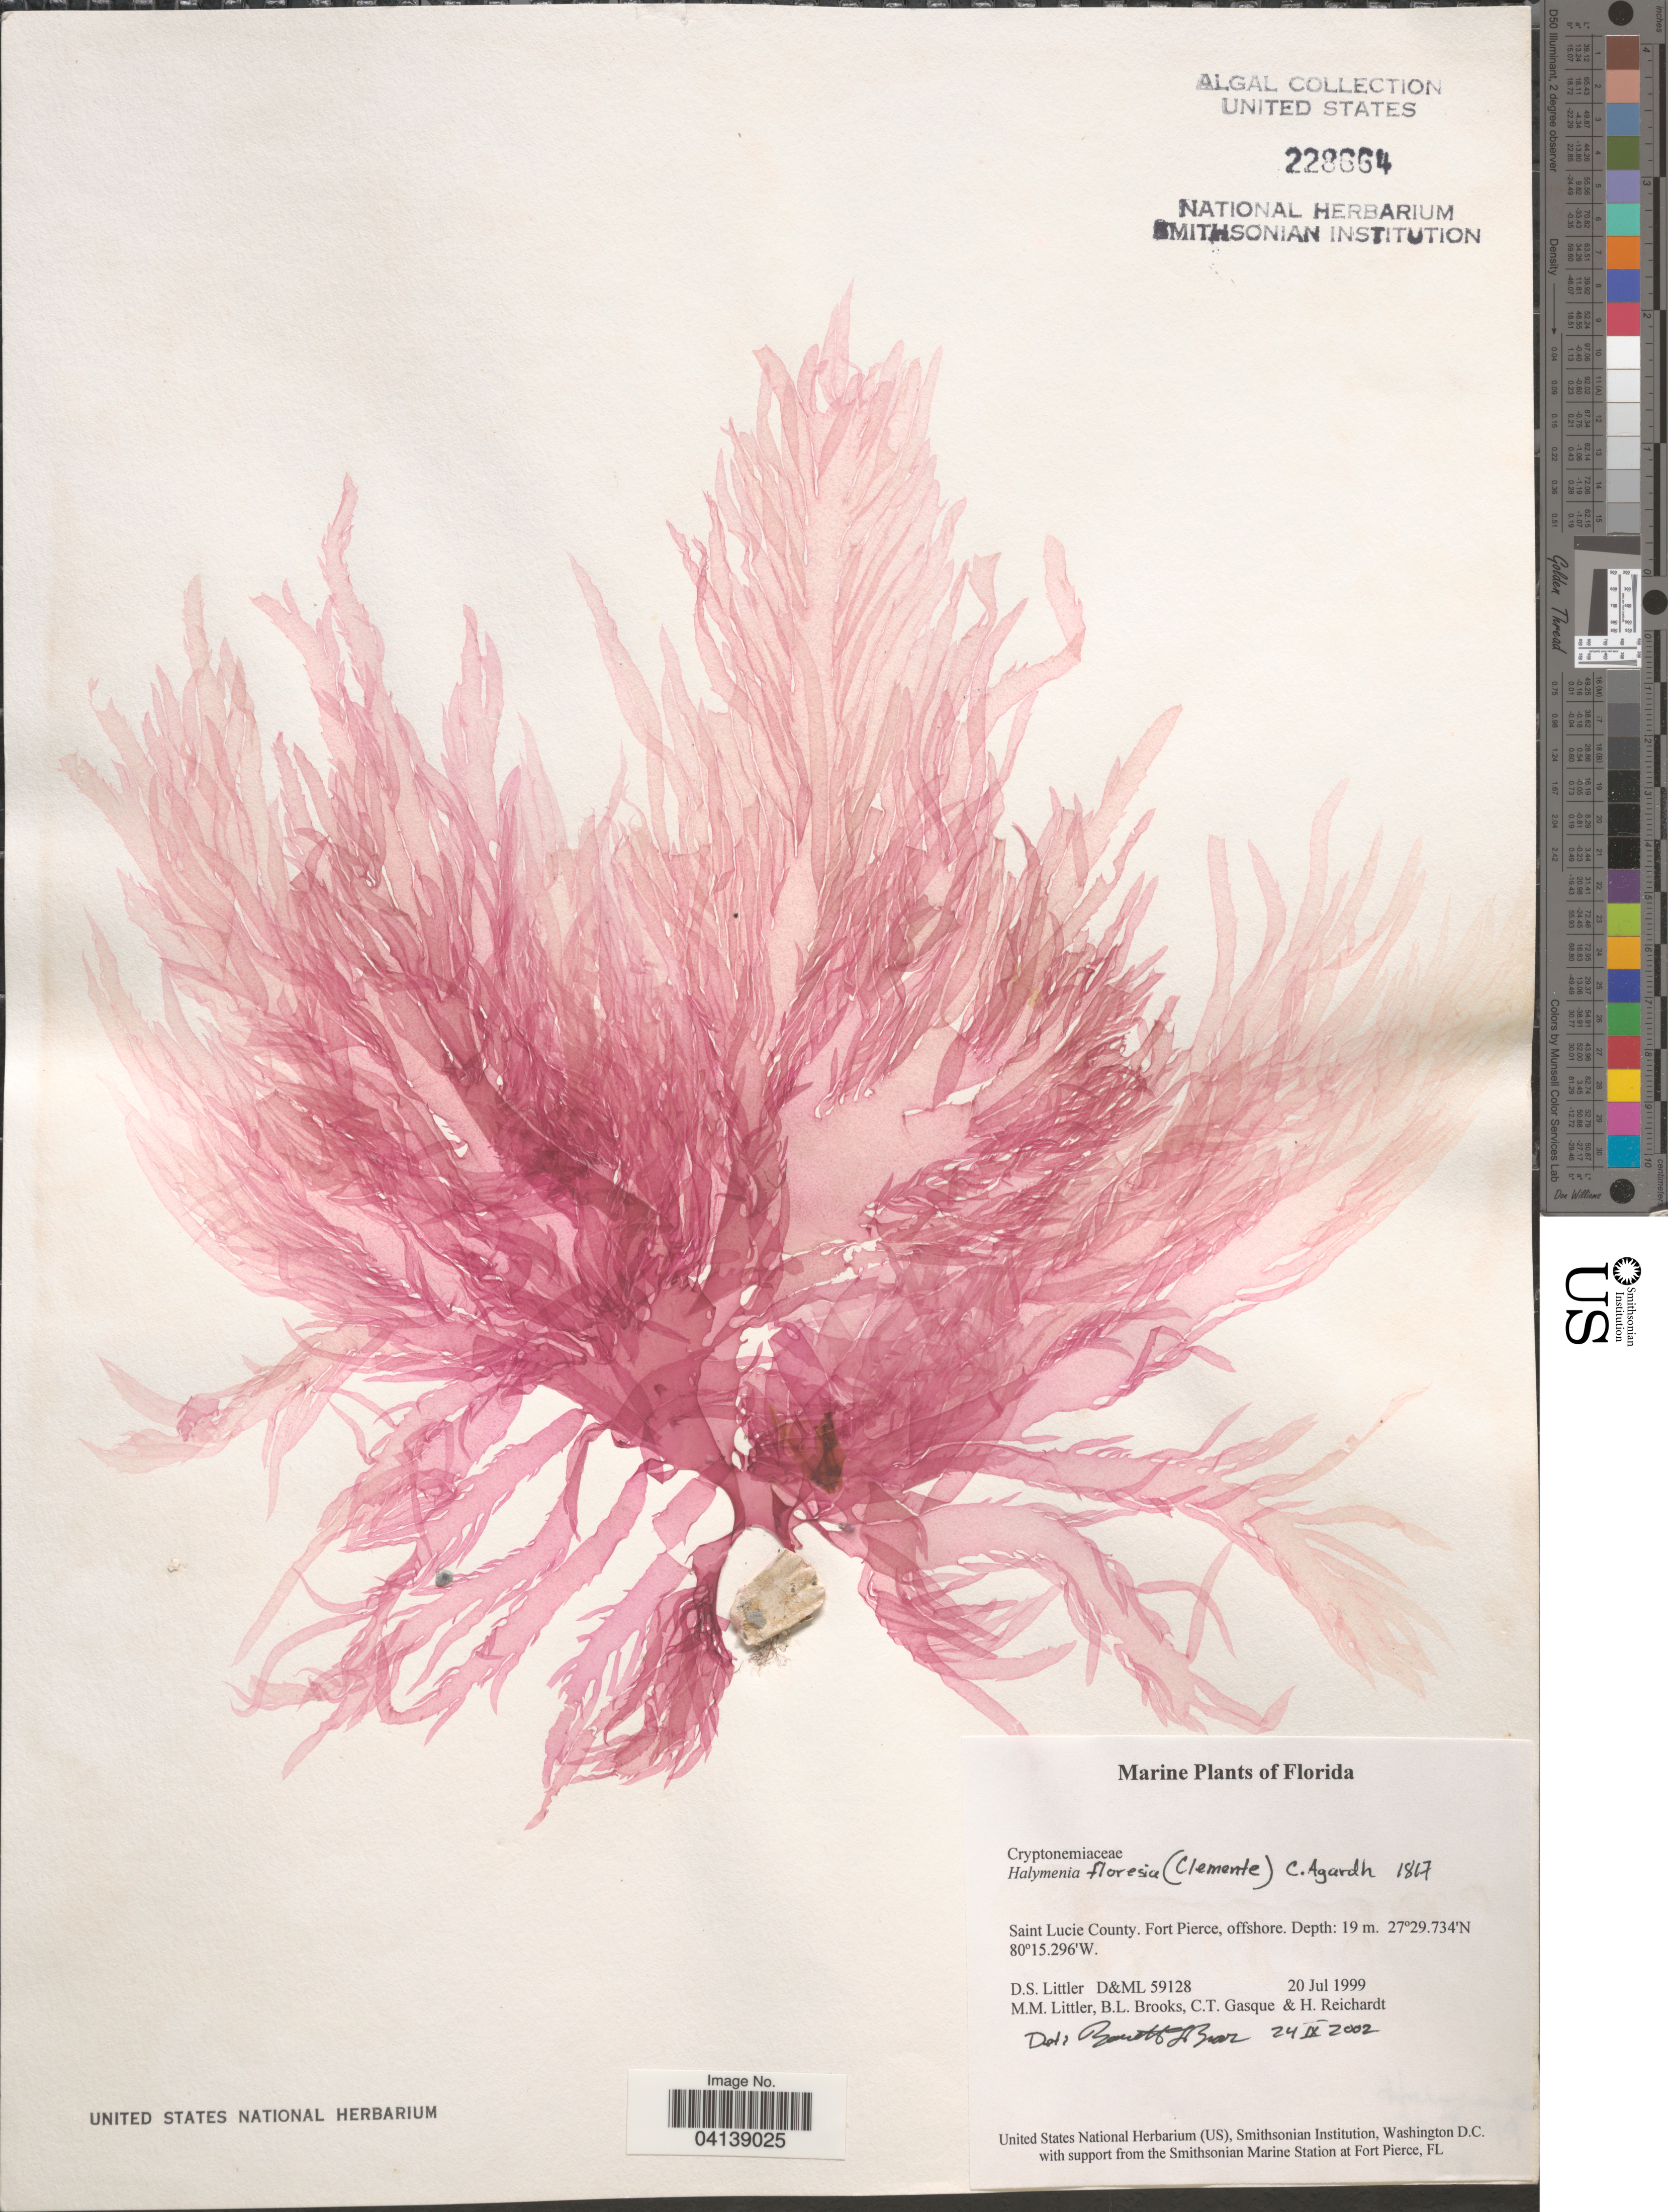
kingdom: Plantae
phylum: Rhodophyta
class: Florideophyceae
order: Halymeniales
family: Halymeniaceae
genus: Halymenia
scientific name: Halymenia floresii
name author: (Clemente) C. Agardh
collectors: D. S. Littler, B. Brooks, C. Gasque & H. W. Reichardt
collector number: D&ML 59128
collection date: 1999-07-20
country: United States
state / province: Florida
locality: Saint Lucie County. Fort Pierce, offshore.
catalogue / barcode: US 228664